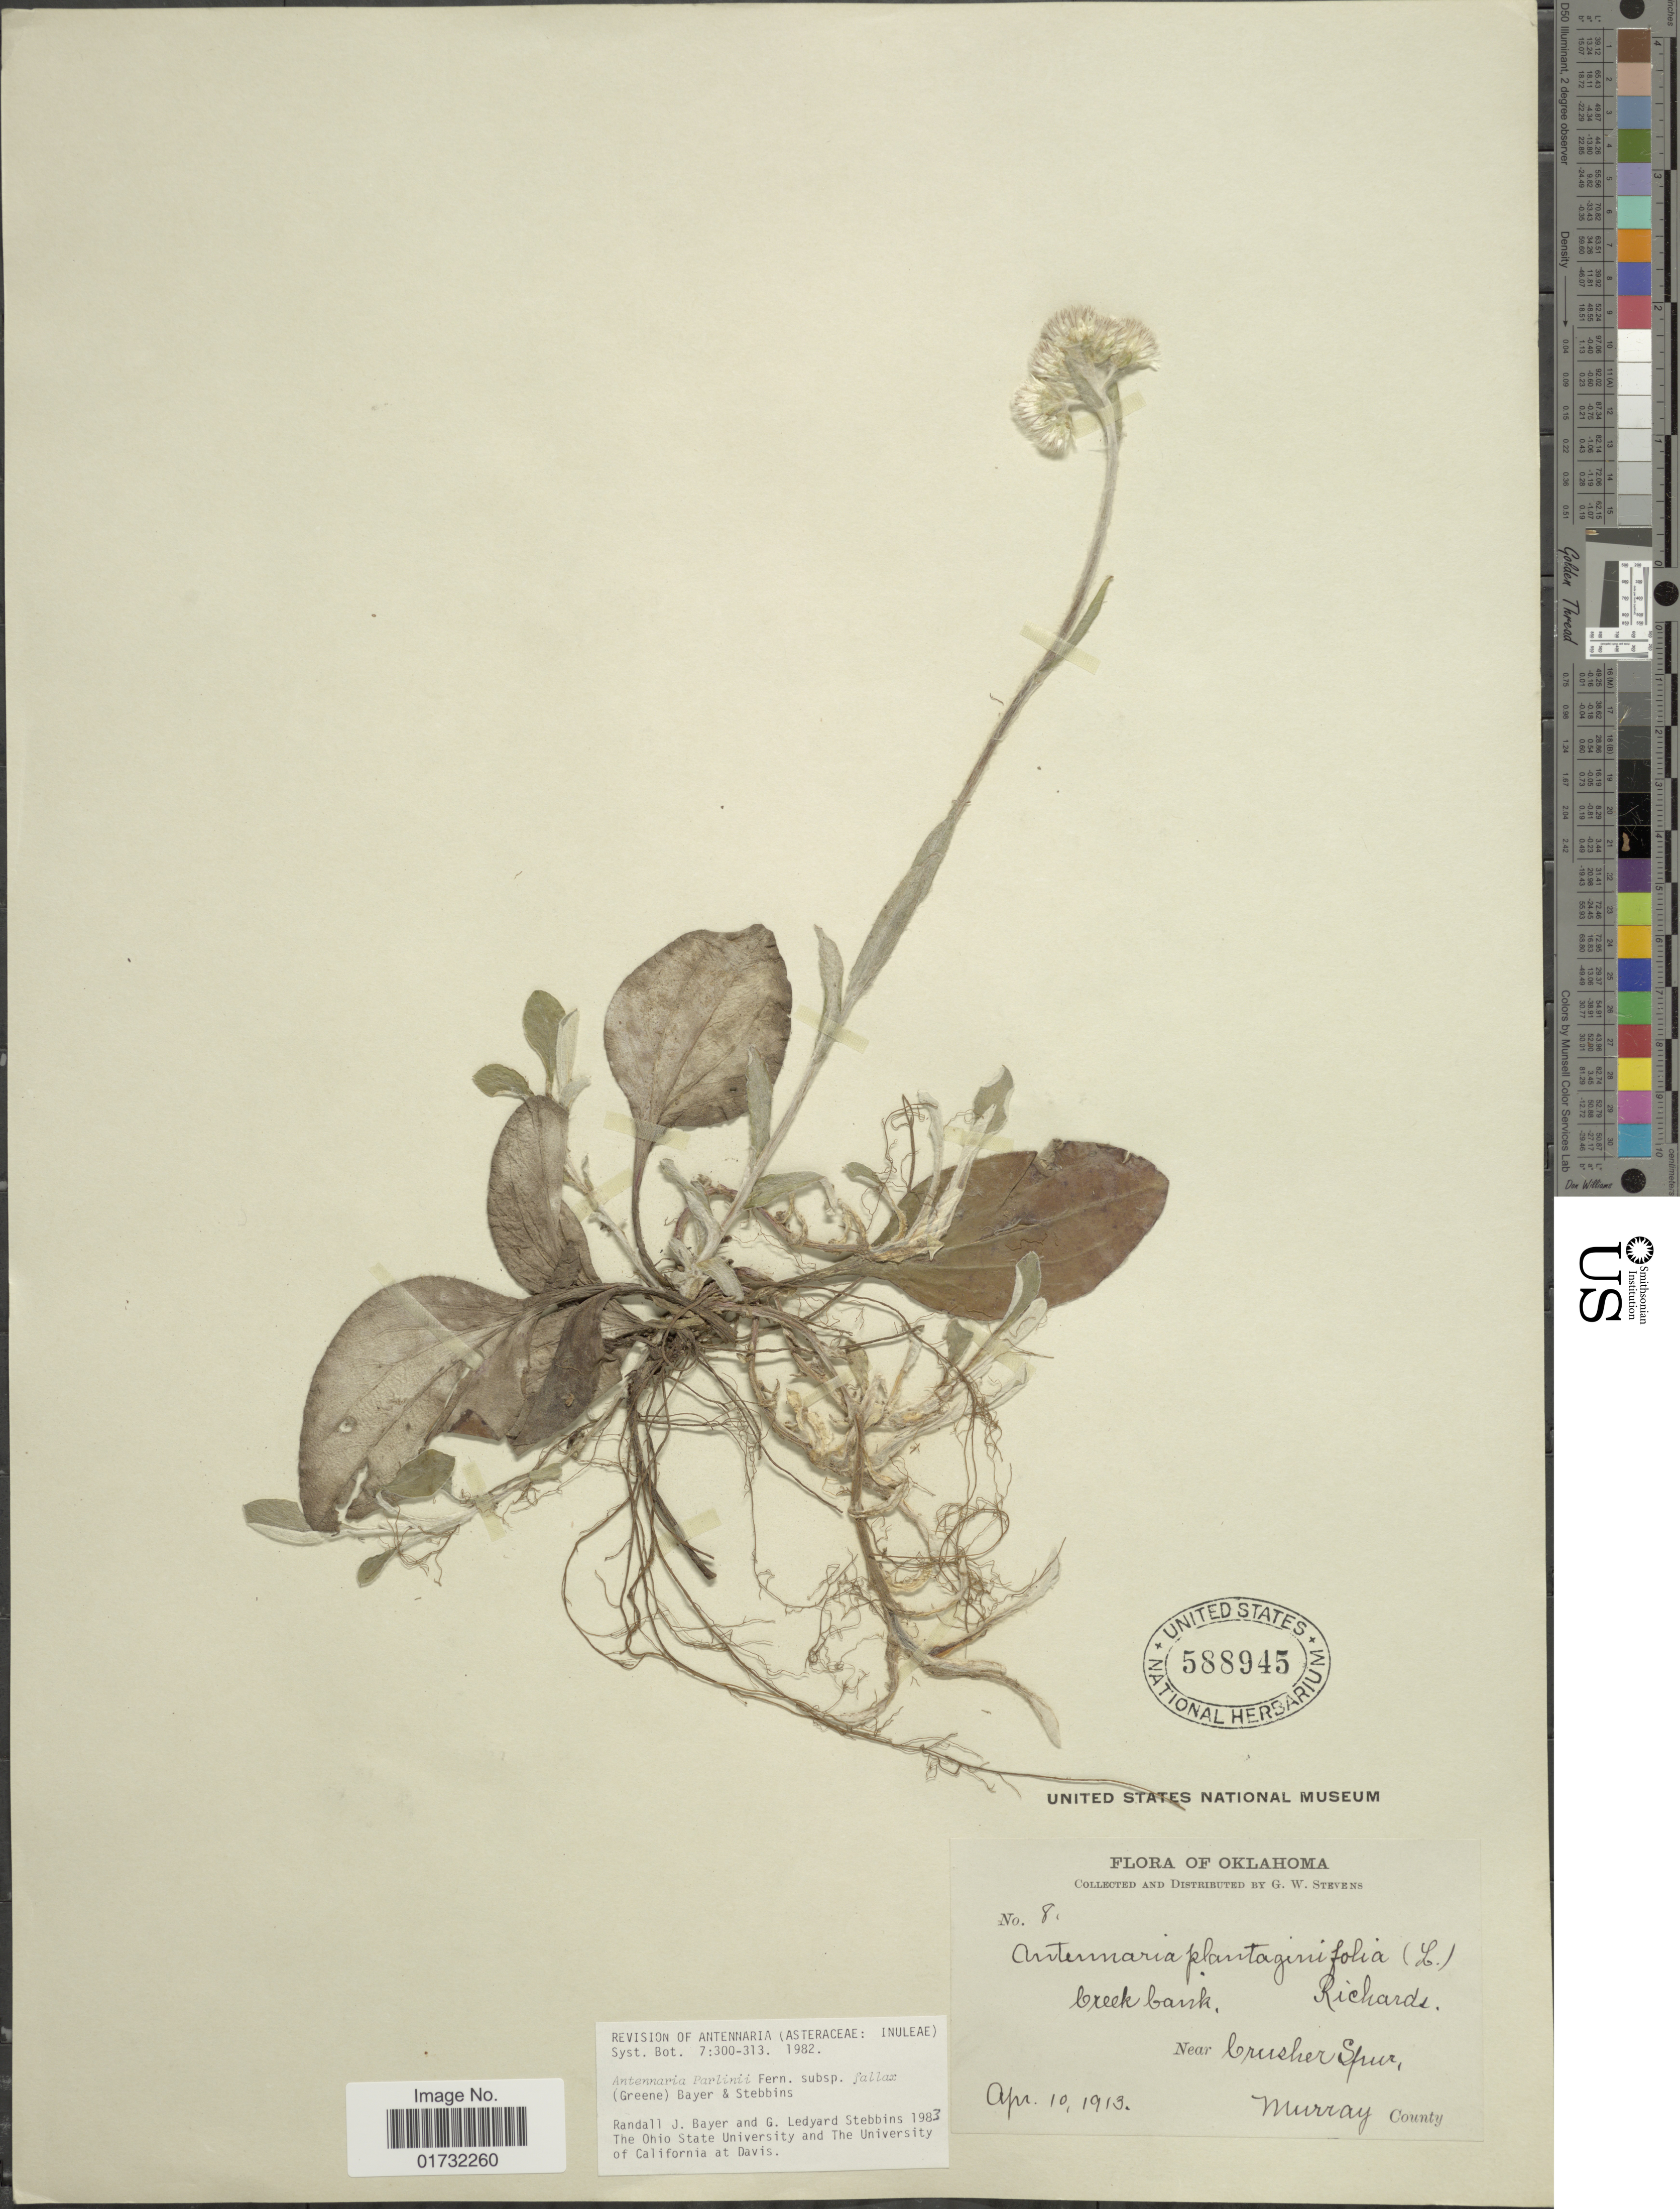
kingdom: Plantae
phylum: Tracheophyta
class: Magnoliopsida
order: Asterales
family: Asteraceae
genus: Antennaria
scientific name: Antennaria parlinii subsp. fallax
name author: (Greene) R.J. Bayer & Stebbins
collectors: G. W. Stevens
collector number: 8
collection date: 1913-04-10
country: United States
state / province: Oklahoma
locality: Creek bank. Near Crusher Spur, Murray County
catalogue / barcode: US 588945